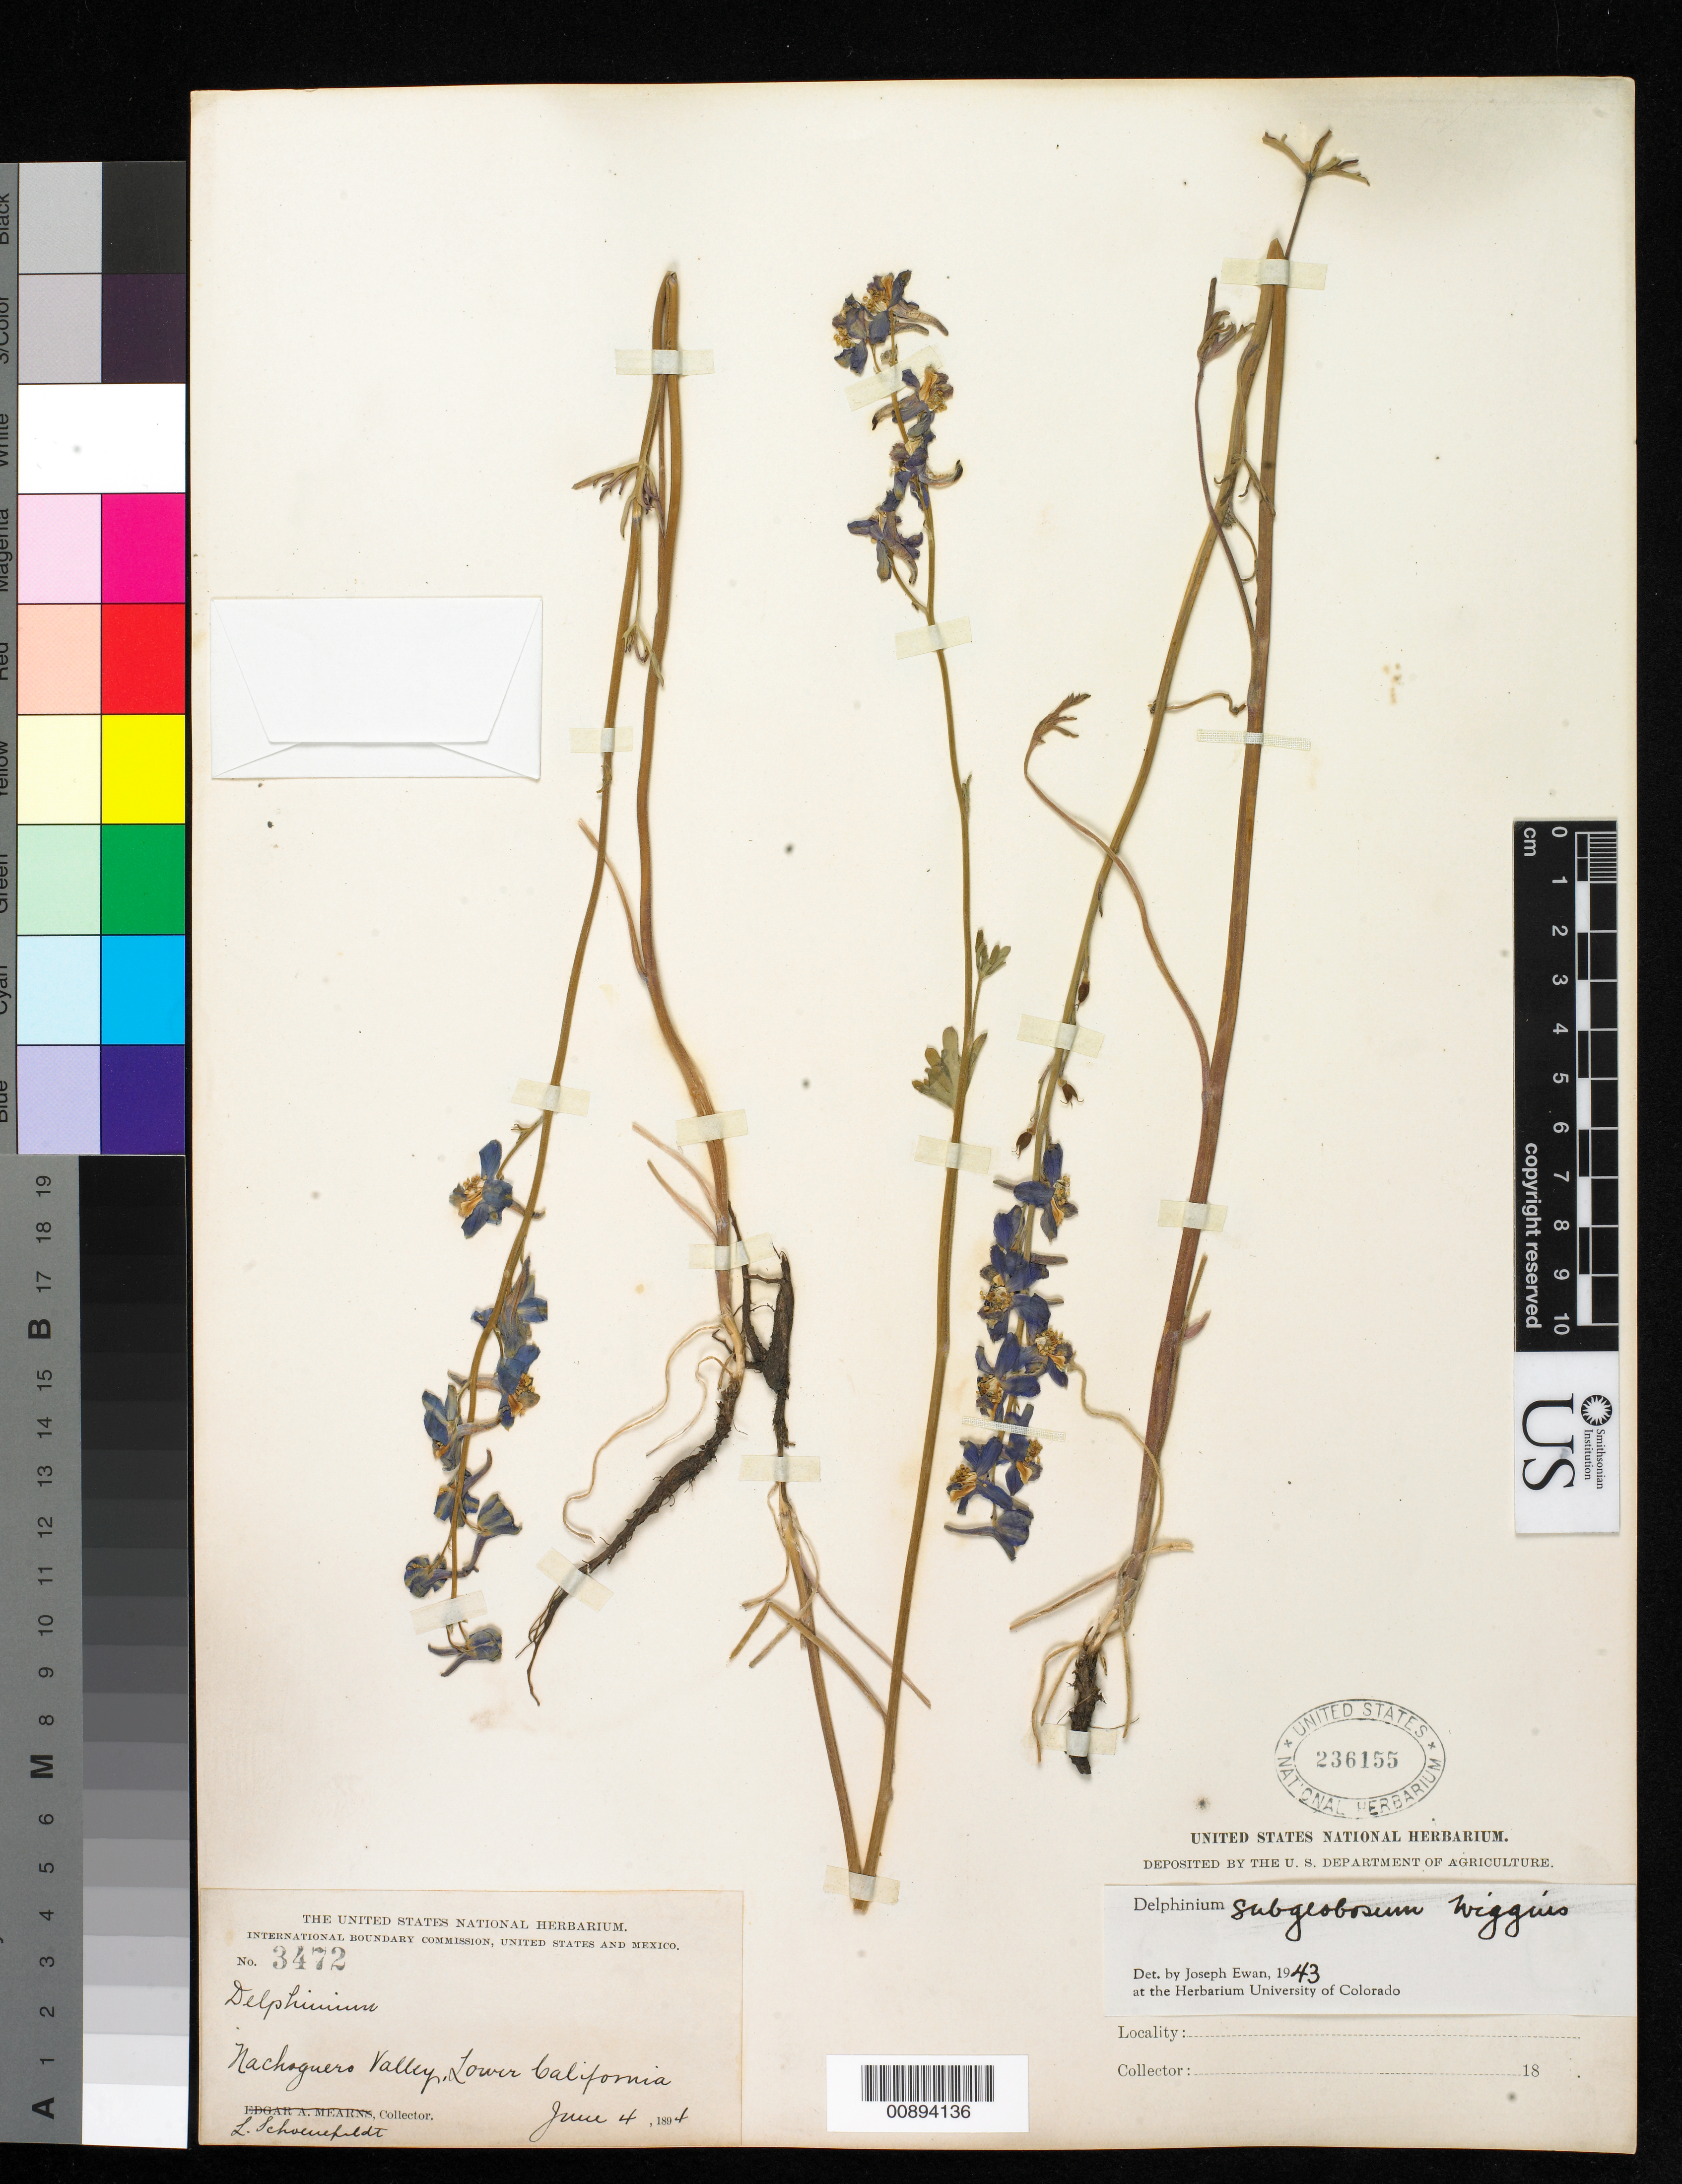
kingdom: Plantae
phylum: Tracheophyta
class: Magnoliopsida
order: Ranunculales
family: Ranunculaceae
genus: Delphinium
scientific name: Delphinium subglobosum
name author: Wiggins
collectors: L. Schoenfeldt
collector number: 3472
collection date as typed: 04 Jun 1894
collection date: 1894-06-04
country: Mexico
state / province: Baja California Norte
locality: Nachoguero Valley, Baja California.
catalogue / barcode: US 236155